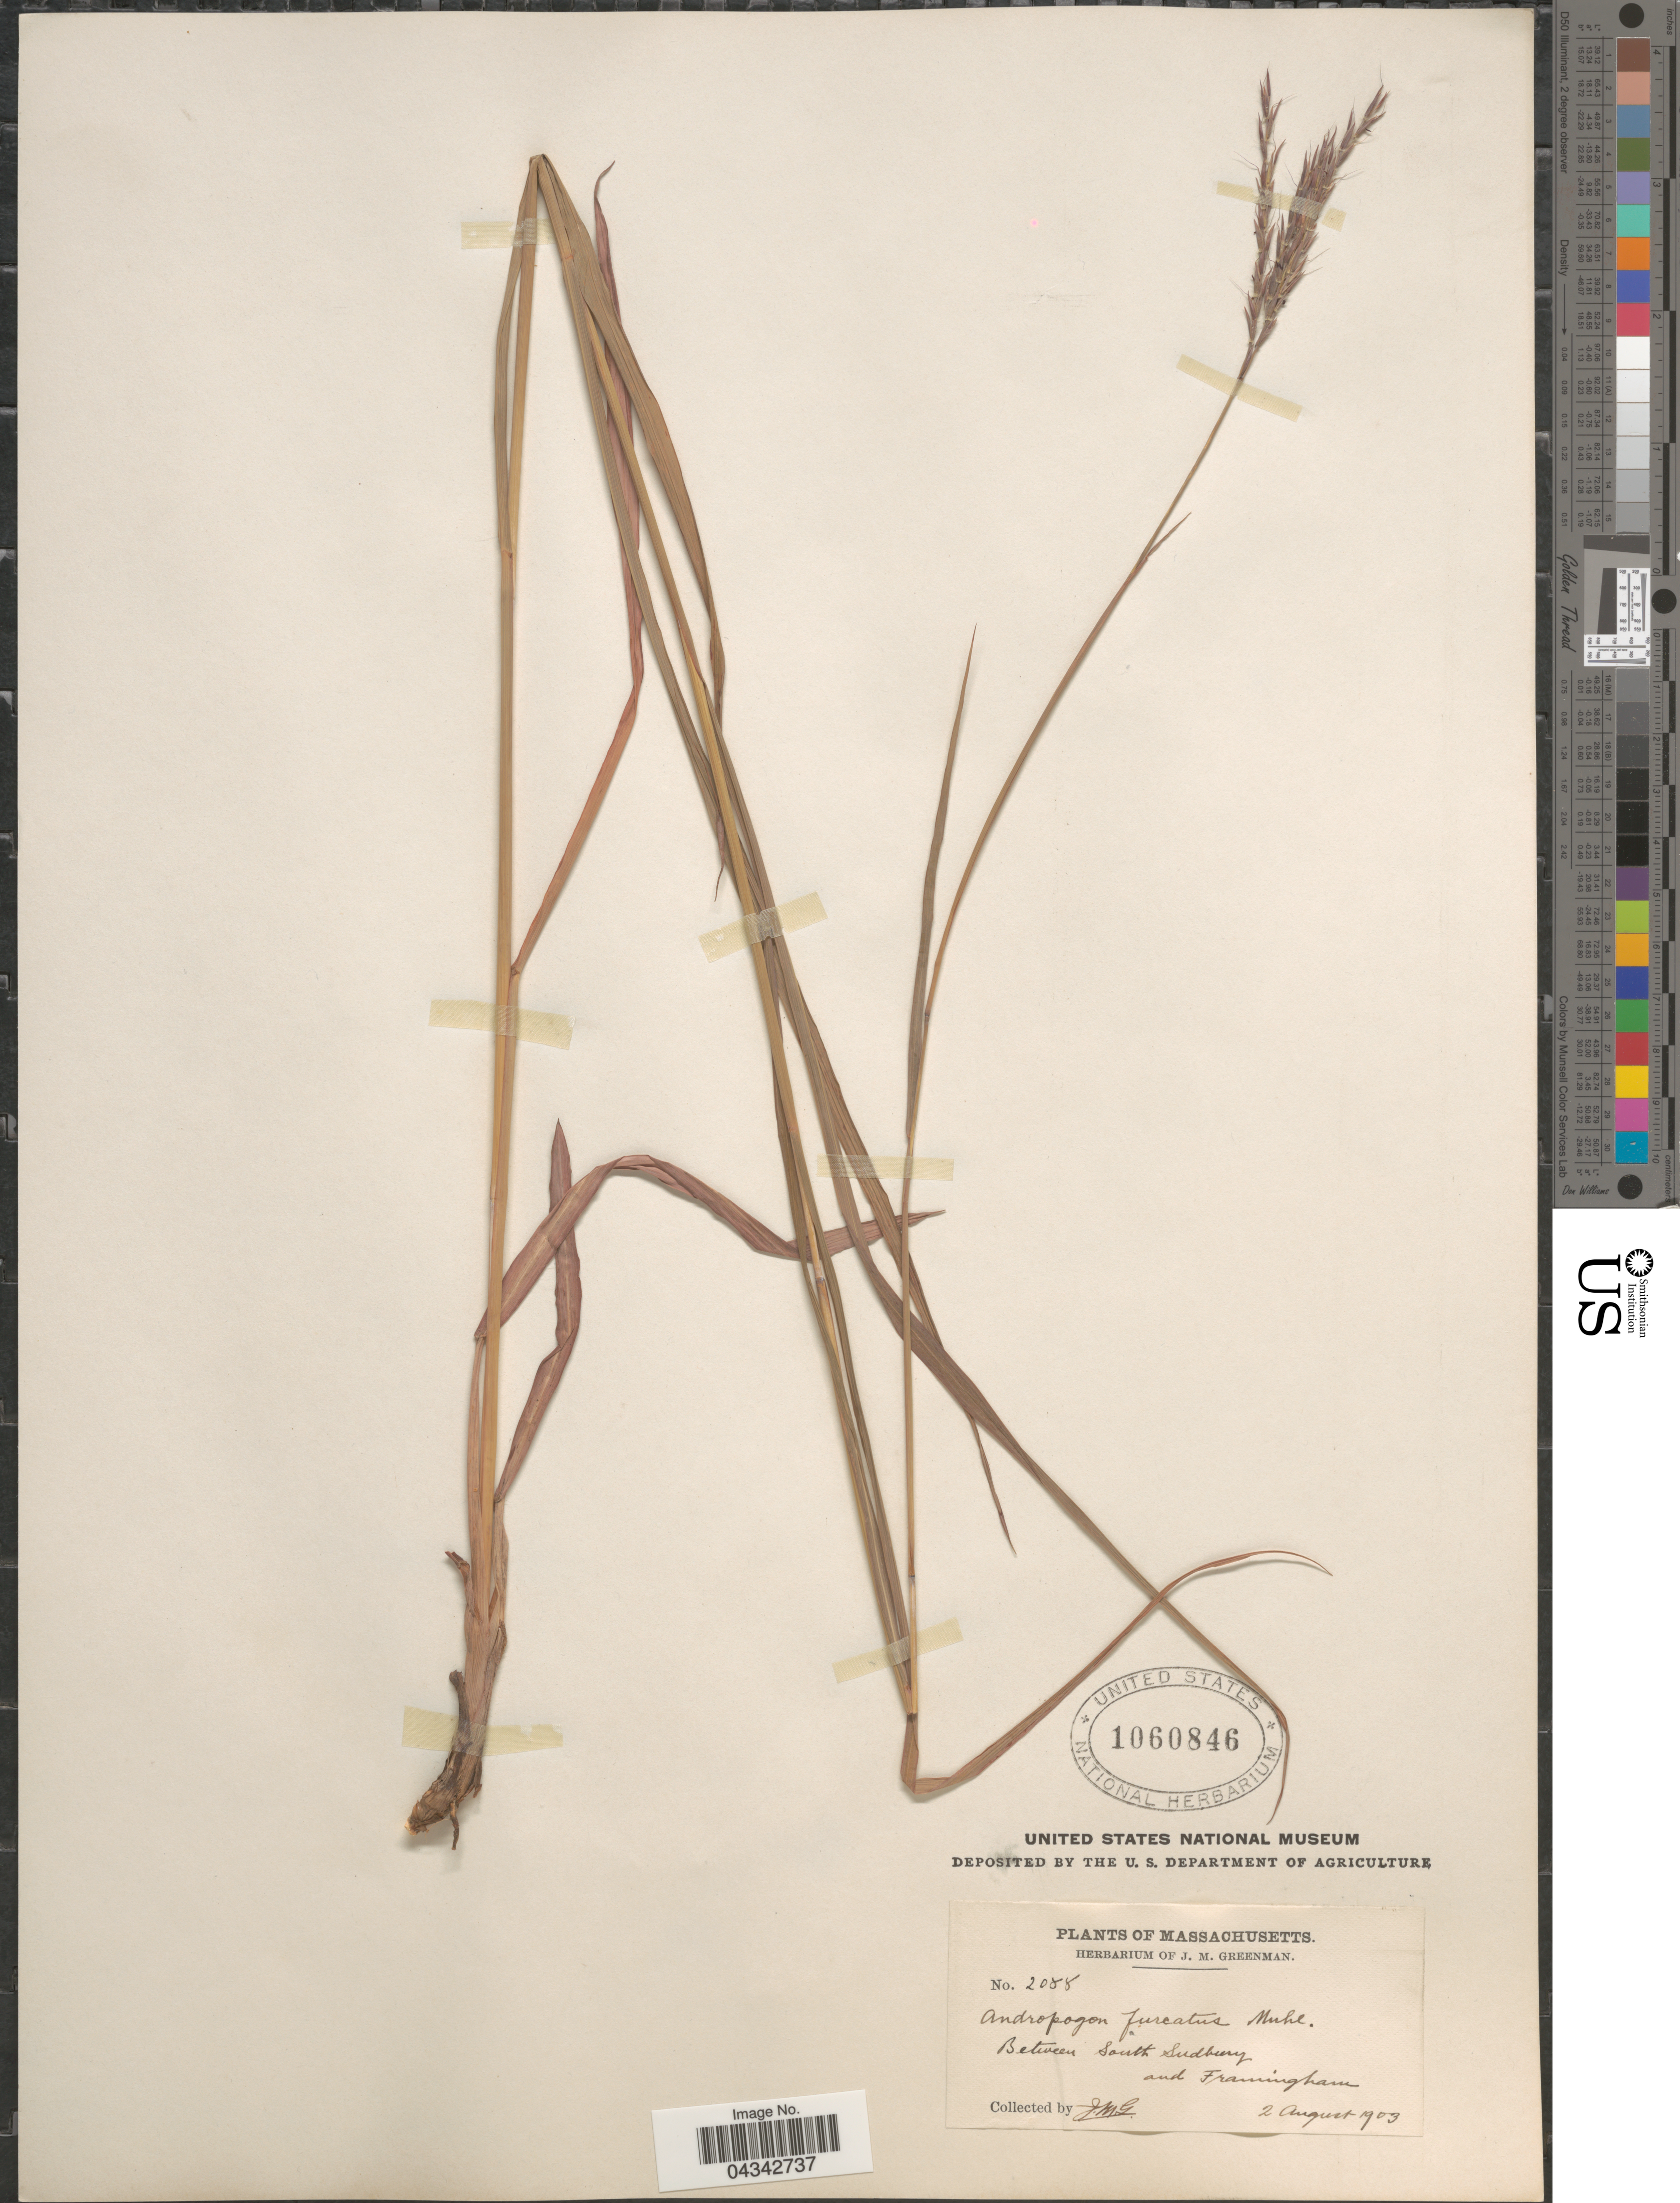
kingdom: Plantae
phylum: Tracheophyta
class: Liliopsida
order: Poales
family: Poaceae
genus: Andropogon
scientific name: Andropogon gerardii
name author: Vitman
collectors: J. M. Greenman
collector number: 2088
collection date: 1903-08-02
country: United States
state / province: Massachusetts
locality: Between South Sudbury and Framingham.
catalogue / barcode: US 1060846